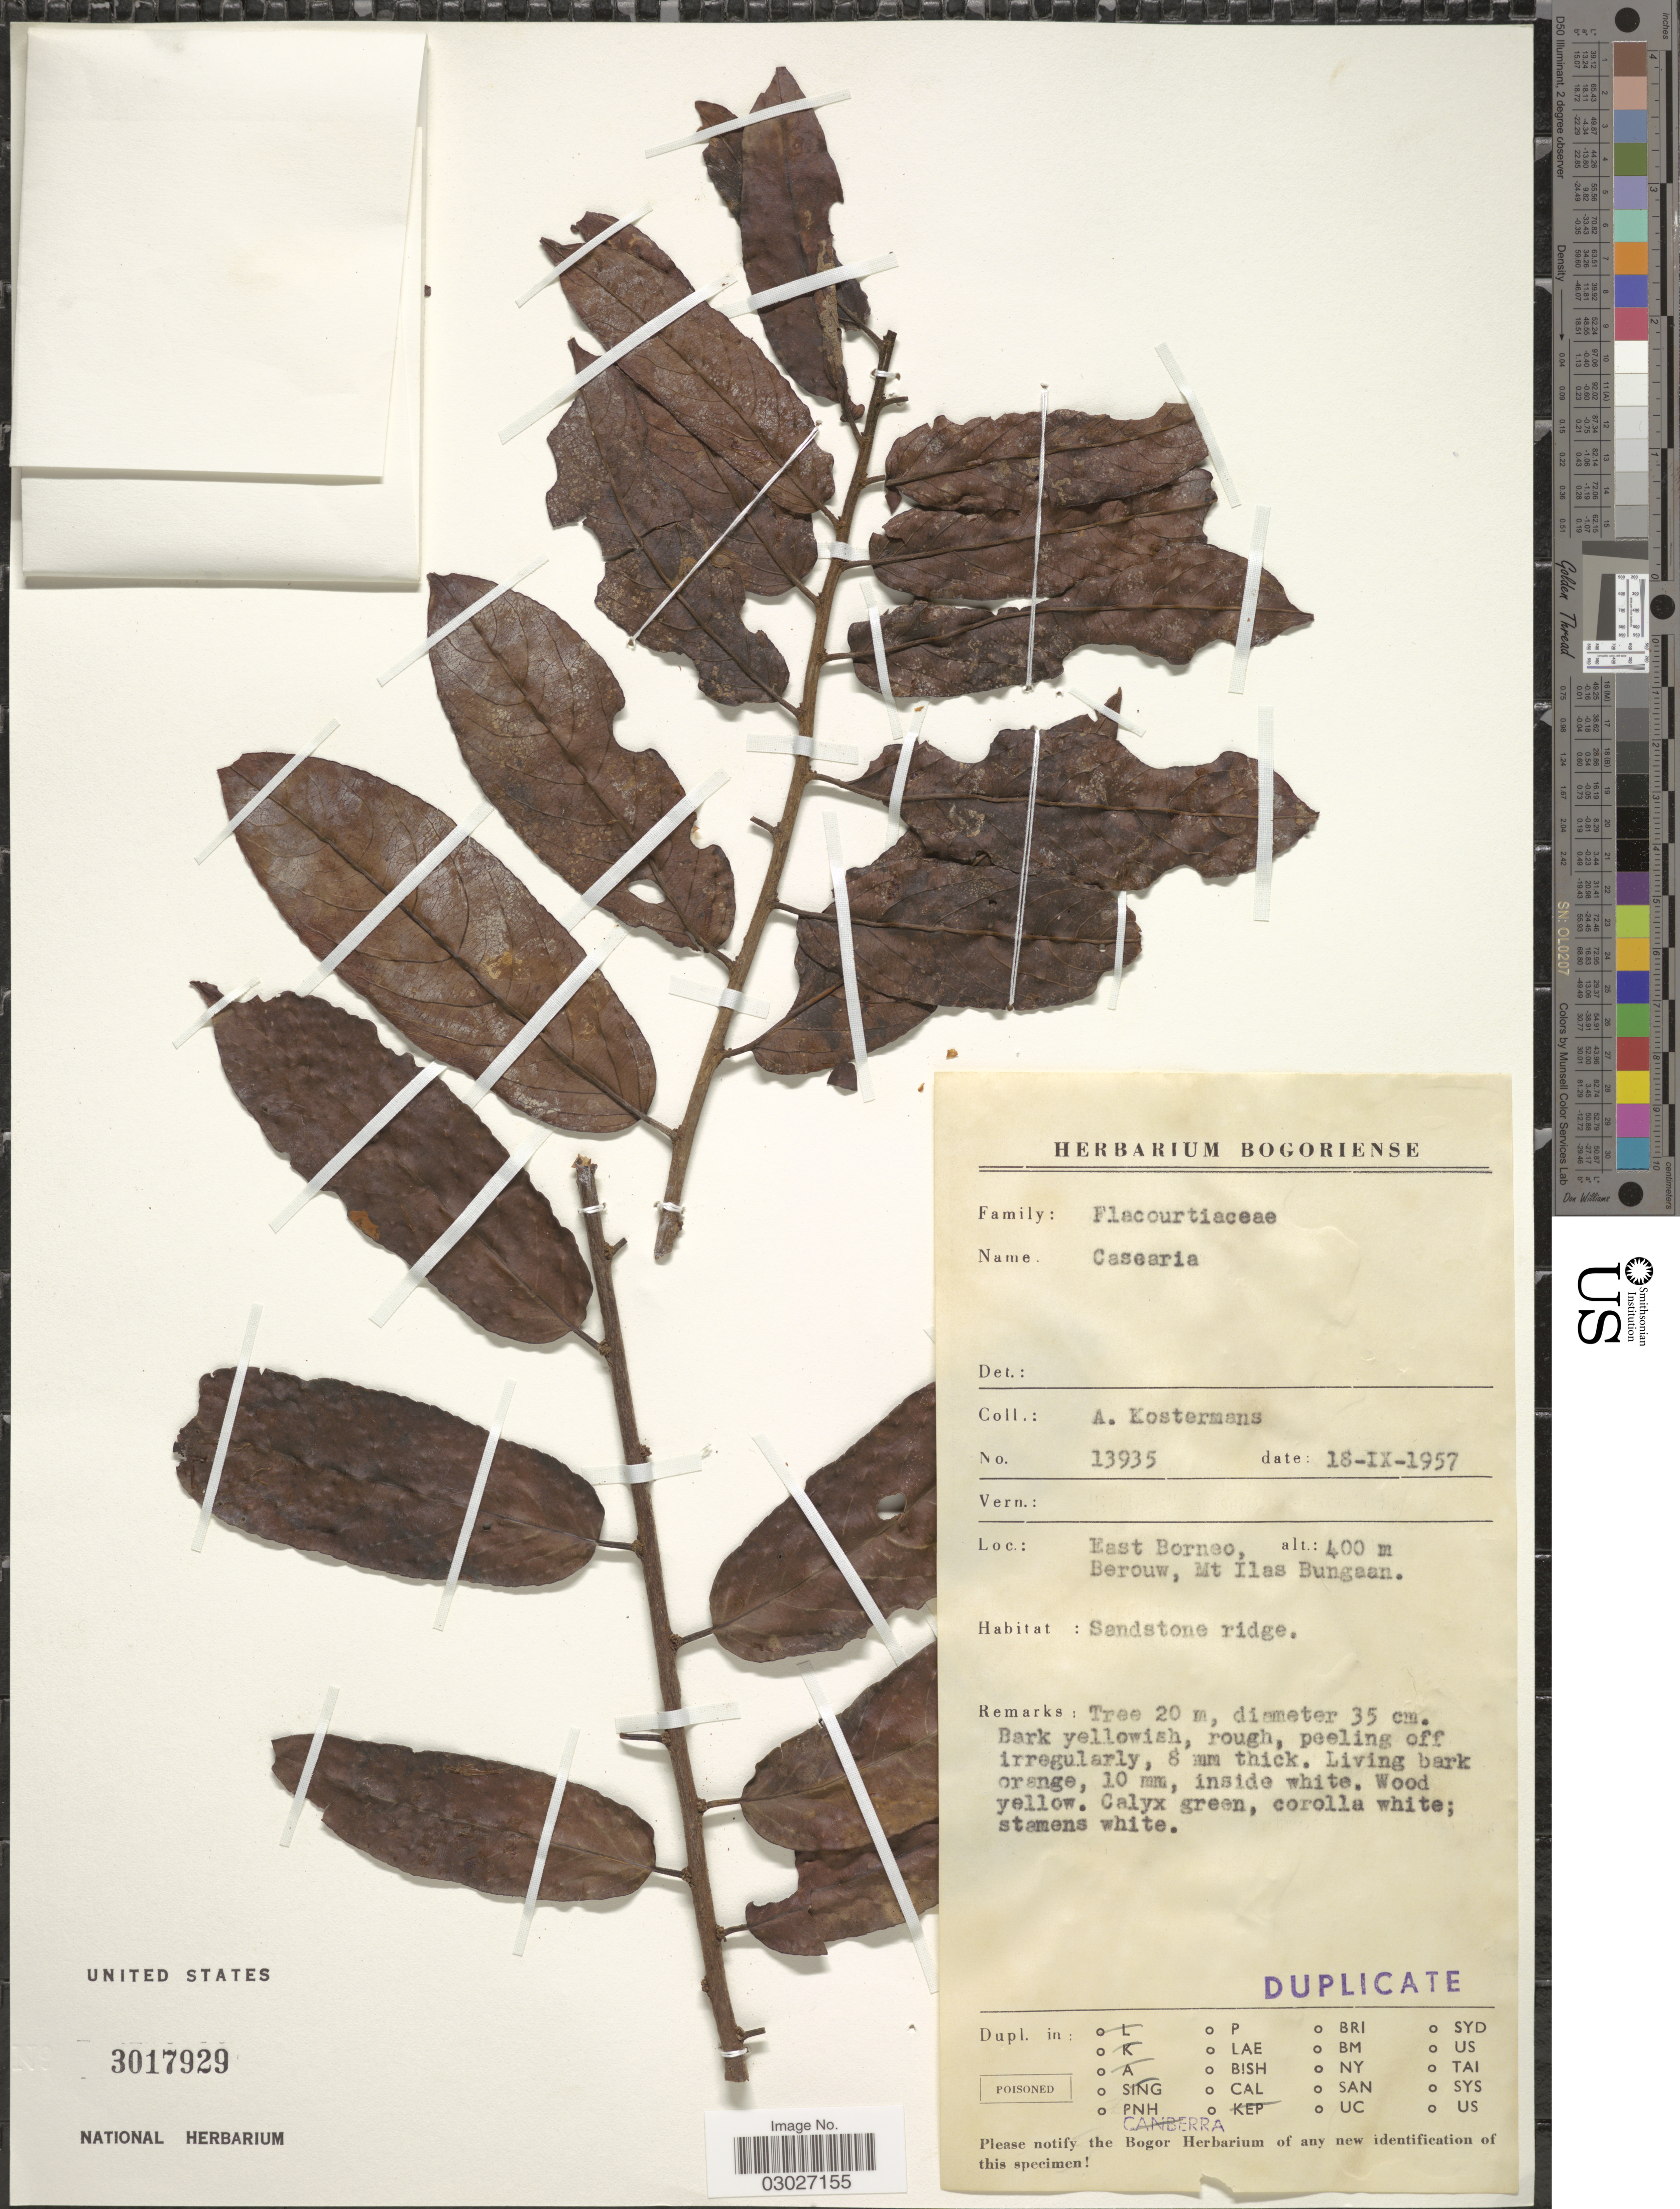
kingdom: Plantae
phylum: Tracheophyta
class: Magnoliopsida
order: Malpighiales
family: Salicaceae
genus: Casearia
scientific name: Casearia sp.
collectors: A. J. G. Kostermans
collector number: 13935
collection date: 1957-09-18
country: Indonesia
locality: East Borneo, Berouw, Mt Ilas Bungaan.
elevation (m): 400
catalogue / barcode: US 3017929